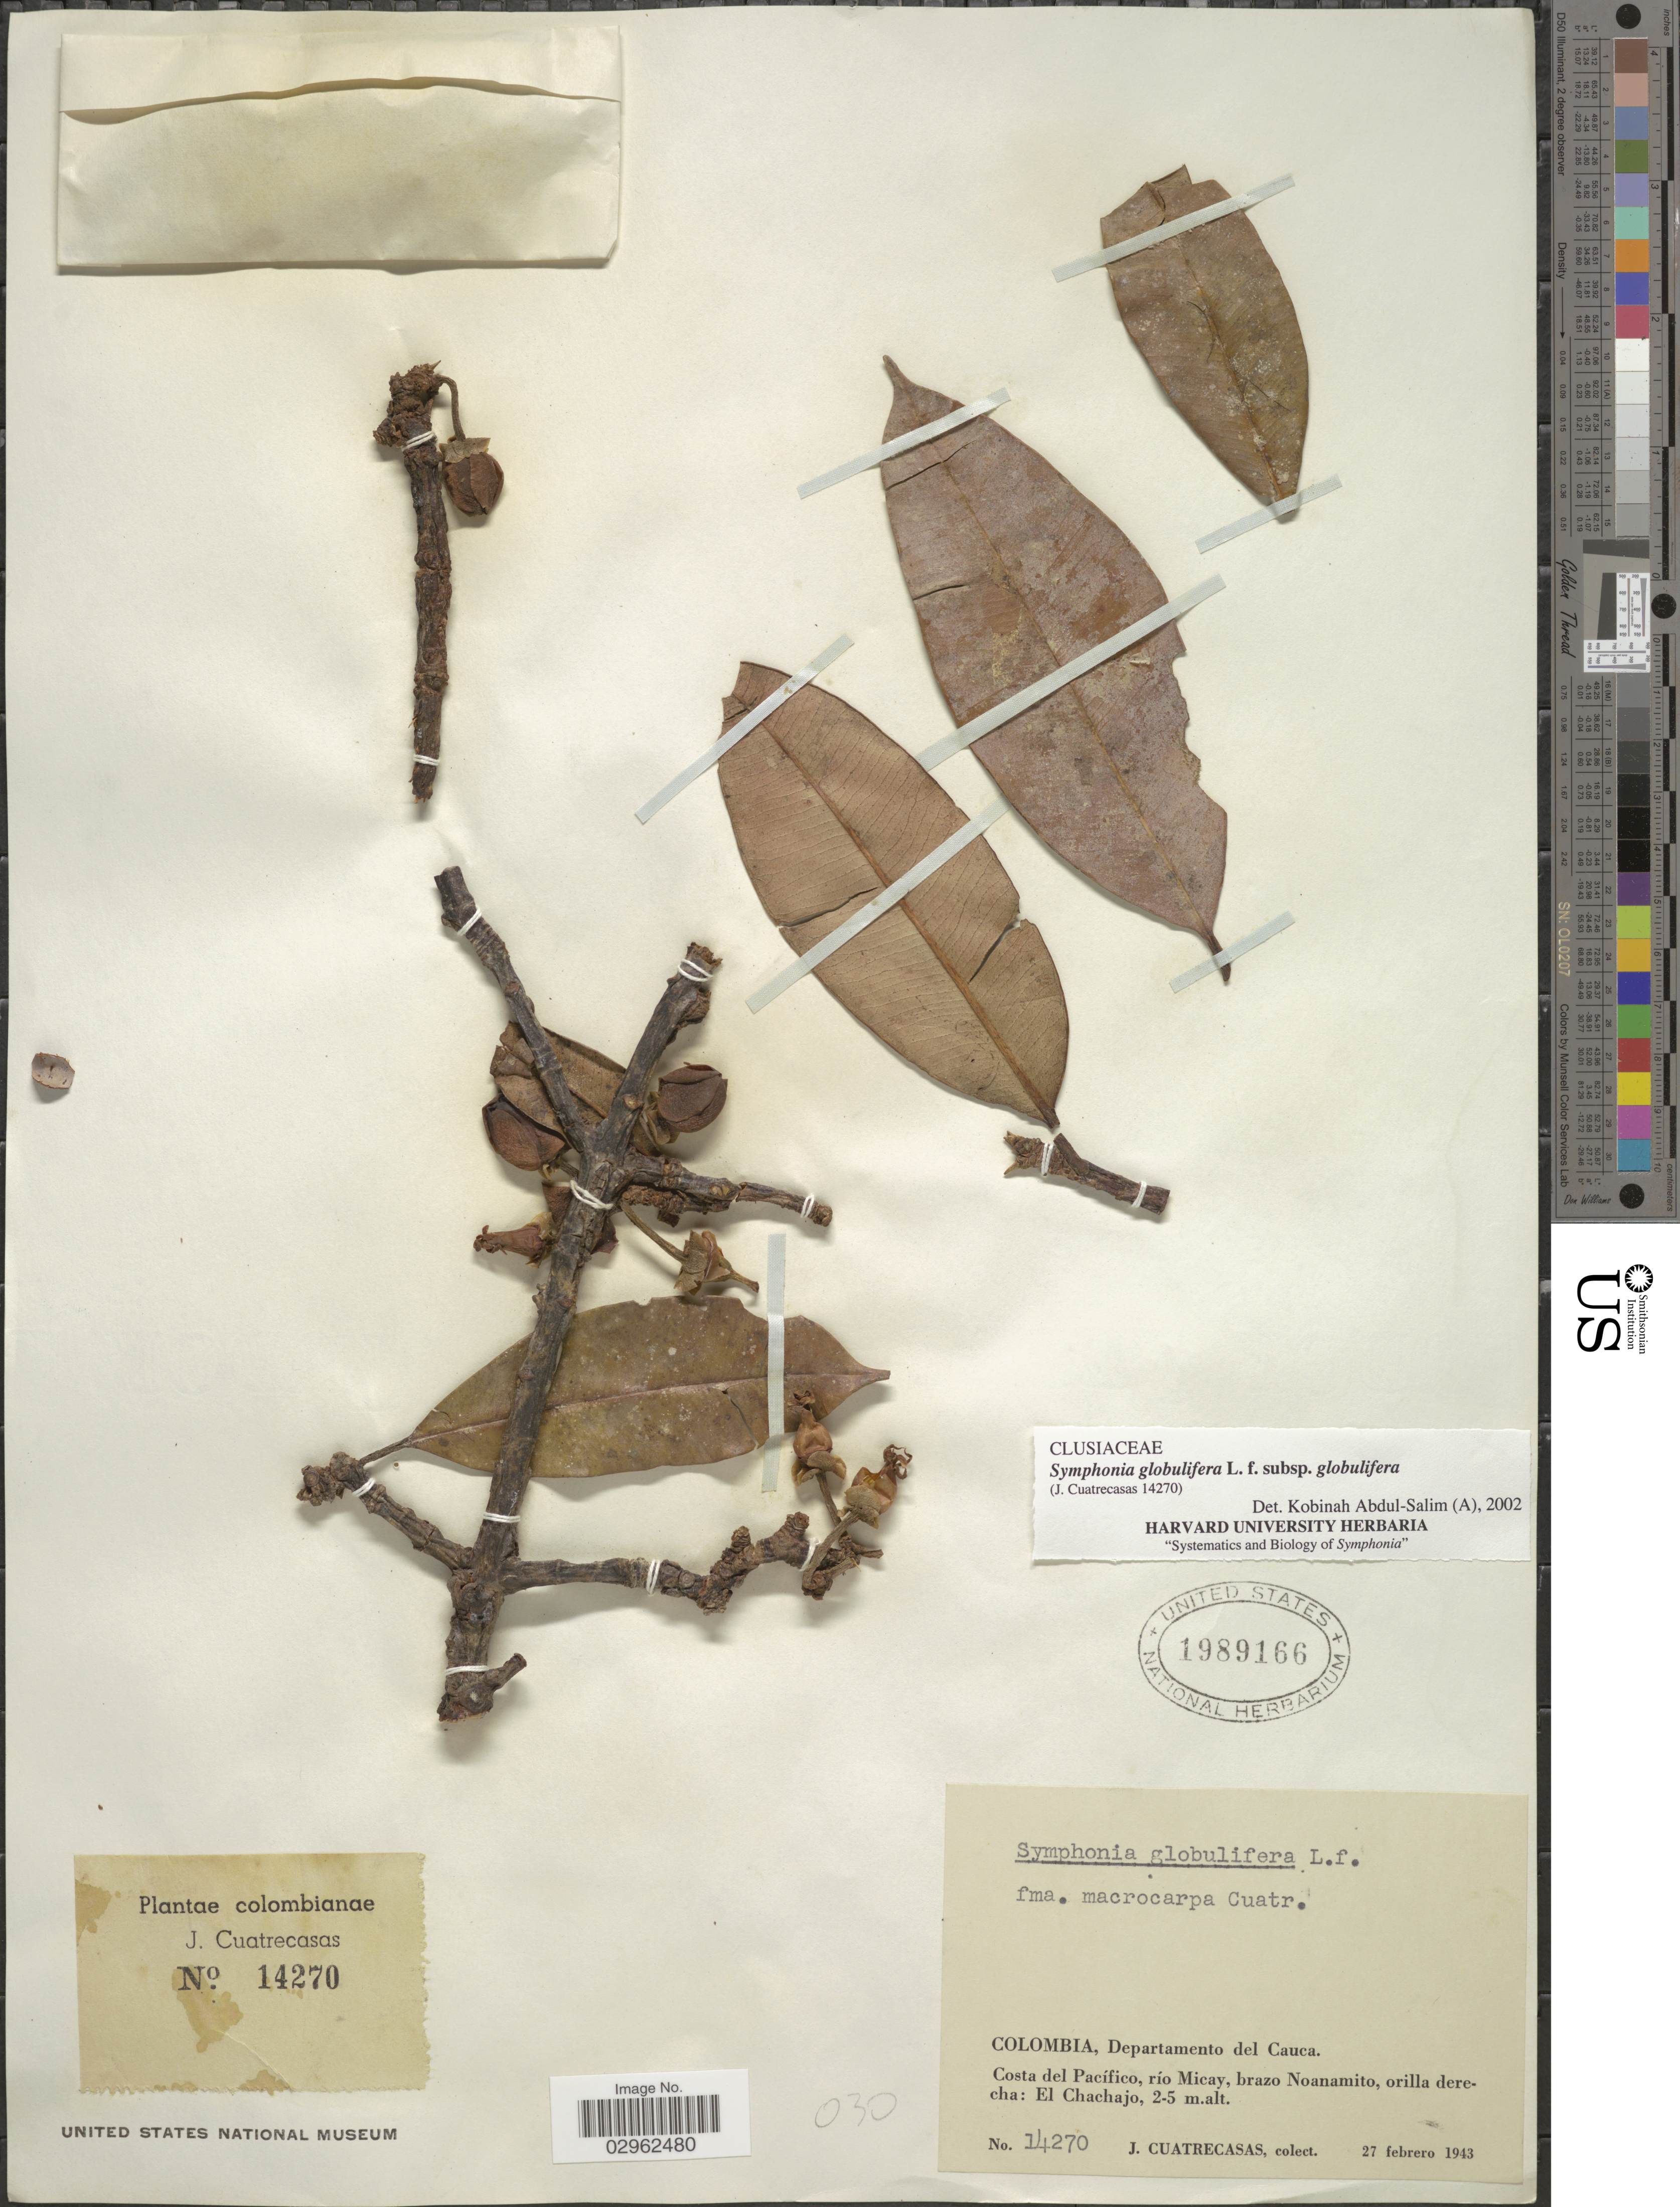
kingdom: Plantae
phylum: Tracheophyta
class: Magnoliopsida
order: Malpighiales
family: Clusiaceae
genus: Symphonia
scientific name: Symphonia globulifera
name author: L. f.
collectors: J. Cuatrecasas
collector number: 14270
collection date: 1943-02-27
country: Colombia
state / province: Cauca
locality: Departamento del Cauca. Costa del Pacífico; río Micay, brazo Noanamito, orilla derecha: El Chachajo.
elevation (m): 2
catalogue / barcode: US 1989166